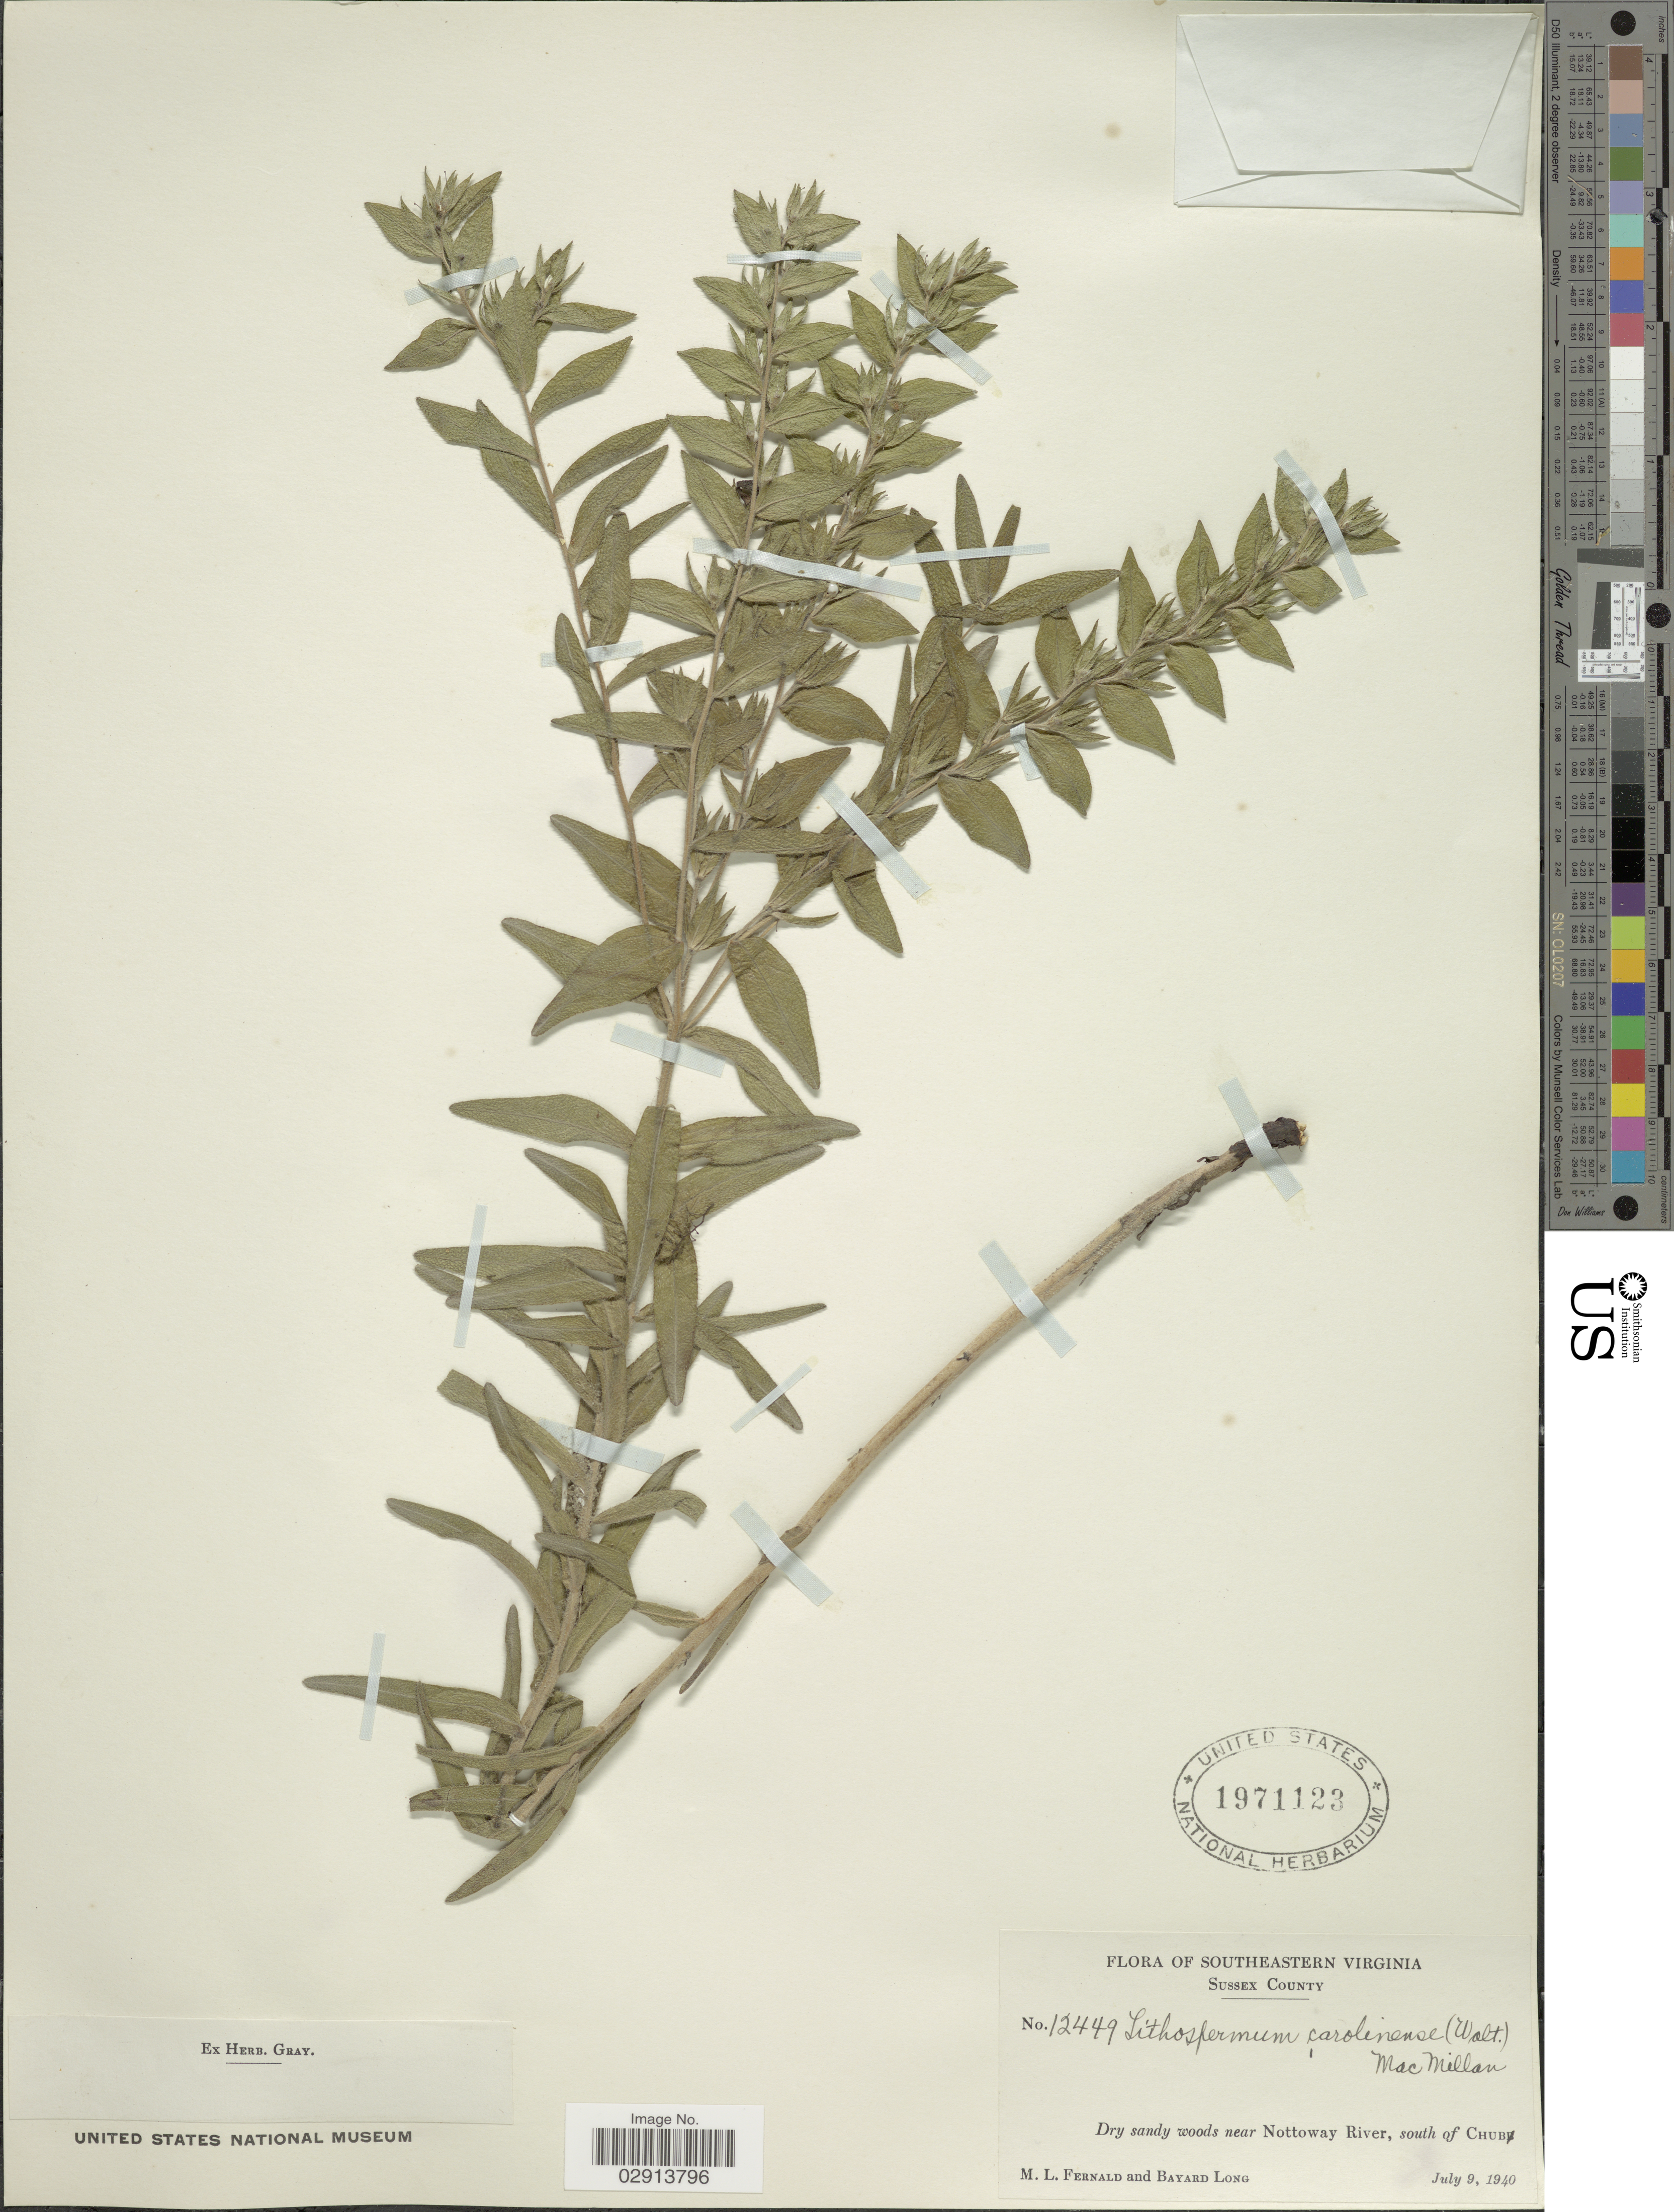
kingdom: Plantae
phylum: Tracheophyta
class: Magnoliopsida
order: Boraginales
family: Boraginaceae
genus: Lithospermum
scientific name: Lithospermum caroliniense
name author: (J.F. Gmel.) MacMill.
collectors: M. L. Fernald & B. Long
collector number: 12449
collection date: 1940-07-09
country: United States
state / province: Virginia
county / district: Sussex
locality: Southeastern Virginia. Sussex County. Dry sandy woods near Nottoway River, south of Chub.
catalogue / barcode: US 1971123